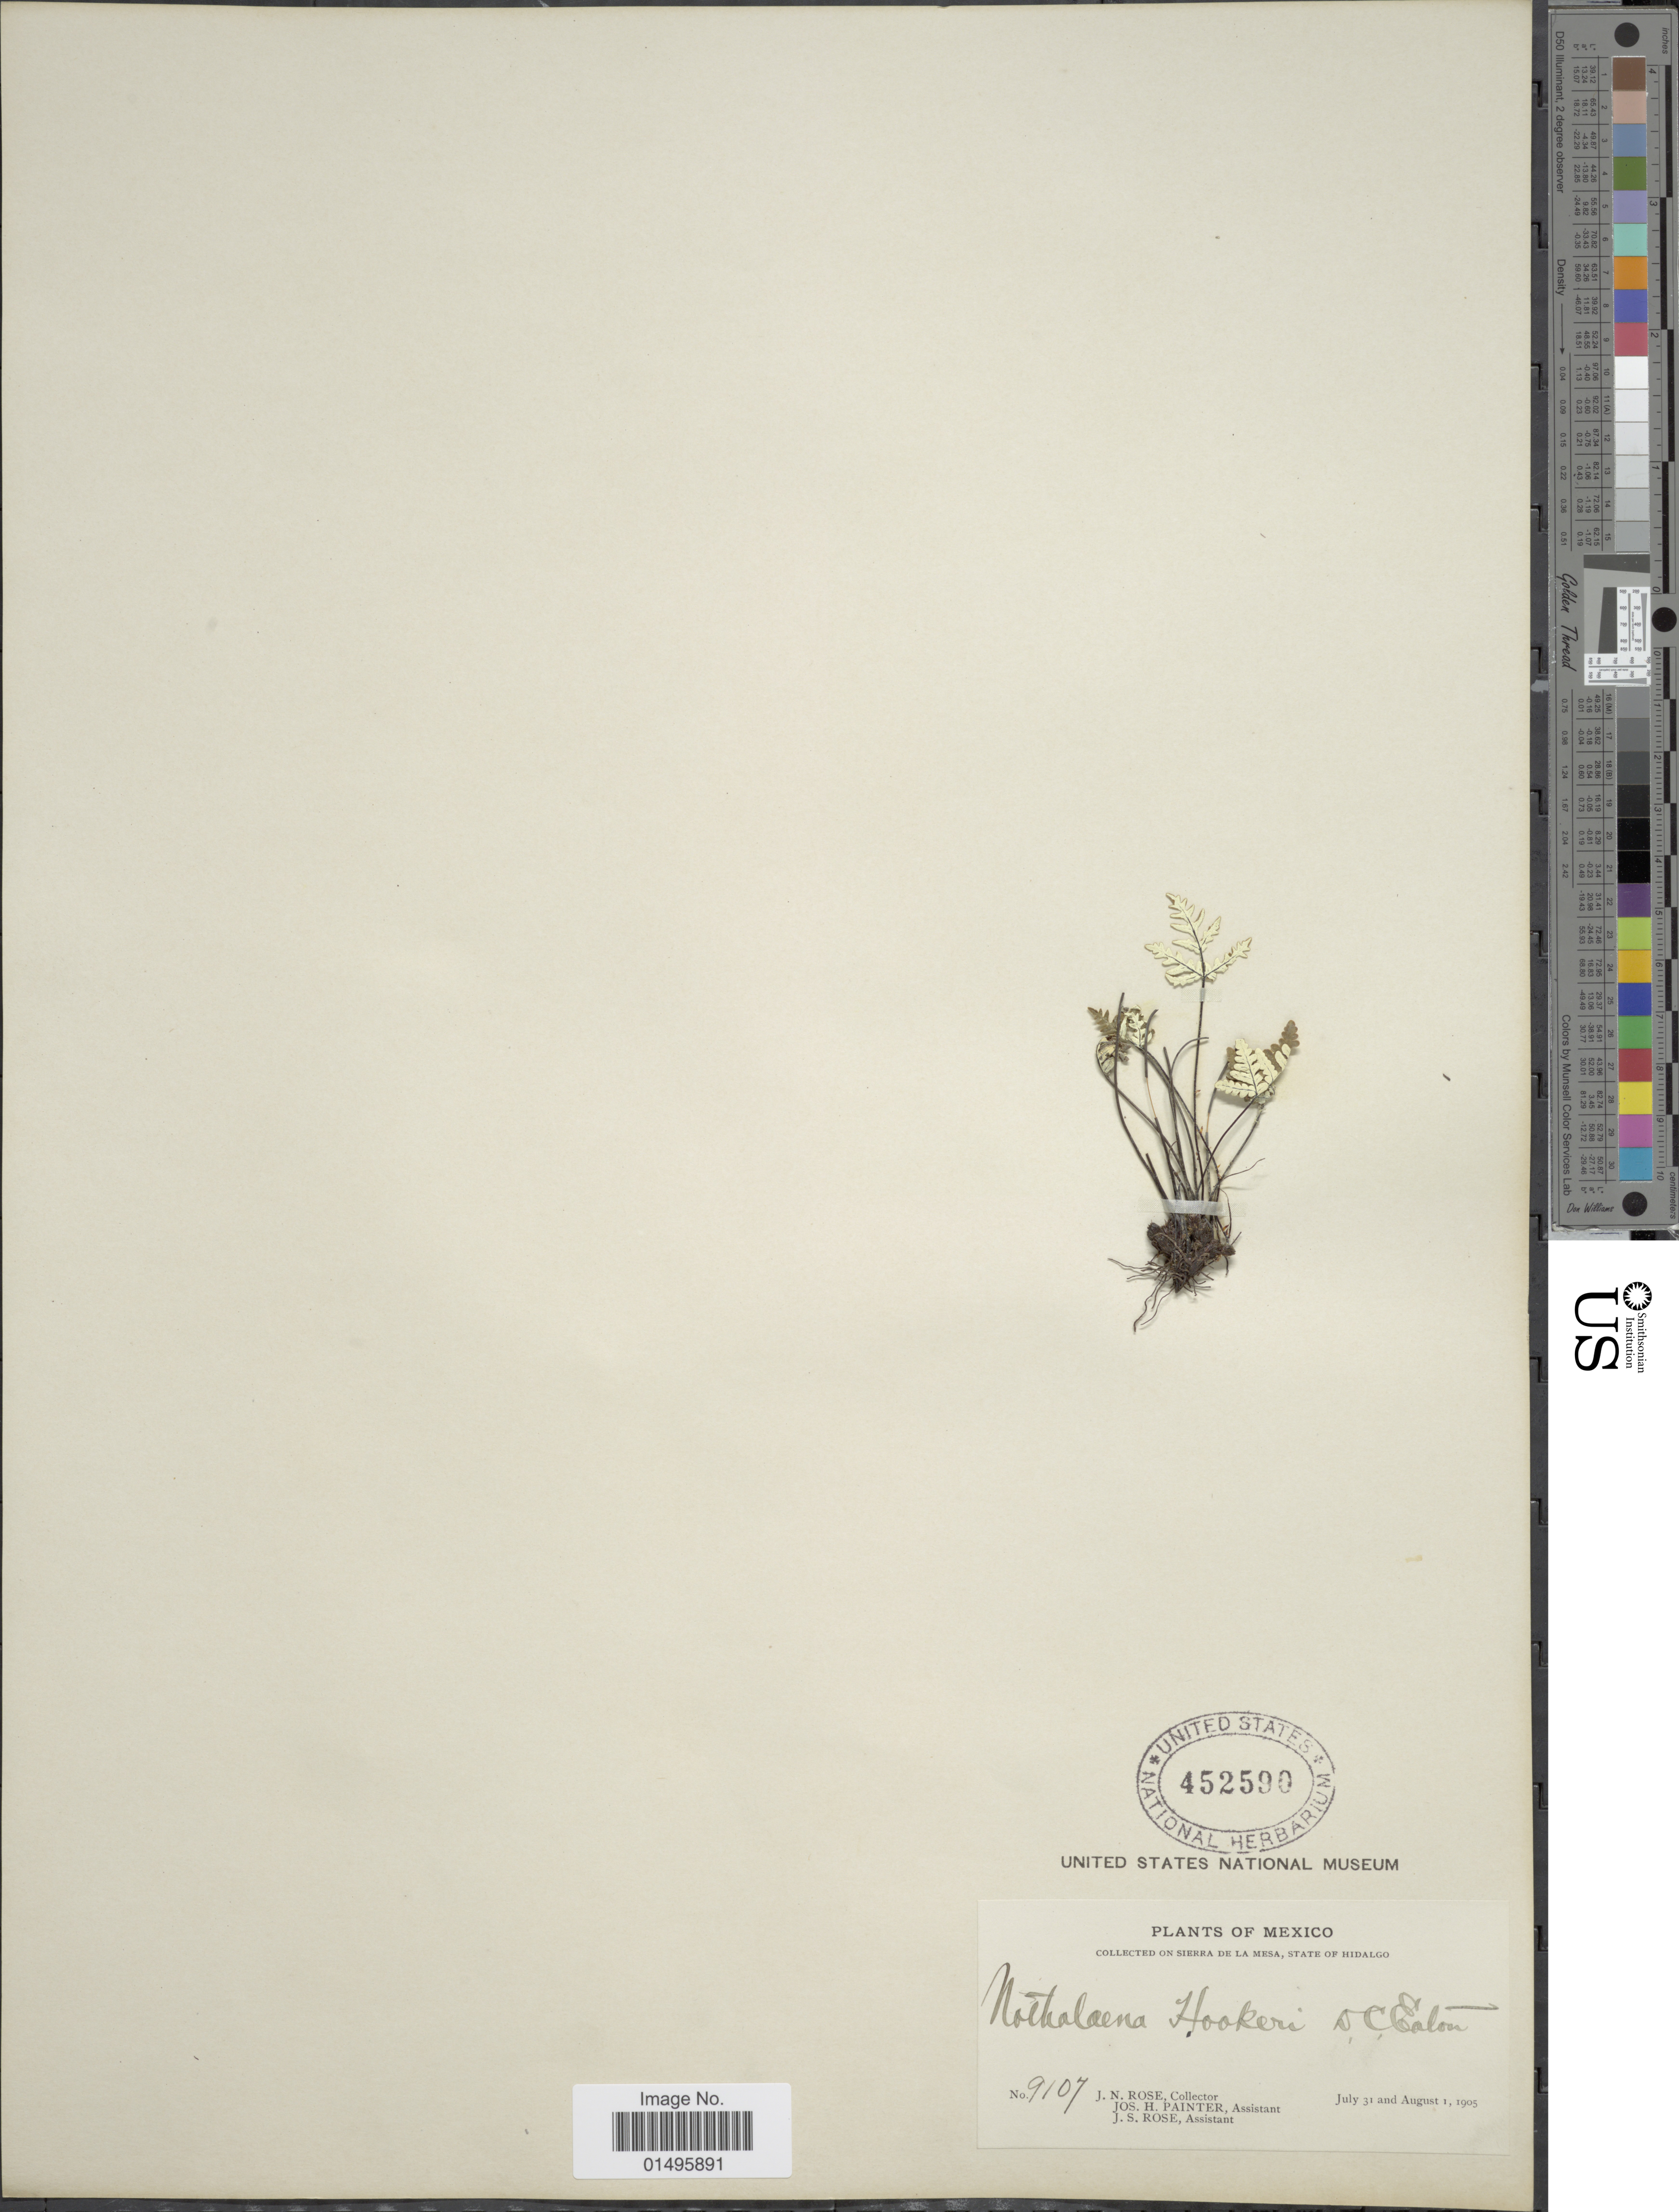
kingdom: Plantae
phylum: Tracheophyta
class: Polypodiopsida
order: Polypodiales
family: Pteridaceae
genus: Notholaena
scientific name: Notholaena standleyi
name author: Maxon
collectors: J. N. Rose, J. H. Painter & J. S. Rose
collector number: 9107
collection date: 1905-07-31/1905-08-01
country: Mexico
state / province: Hidalgo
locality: Mexico, on Sierra de la Mesa, State of Hidalgo.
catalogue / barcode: US 452590